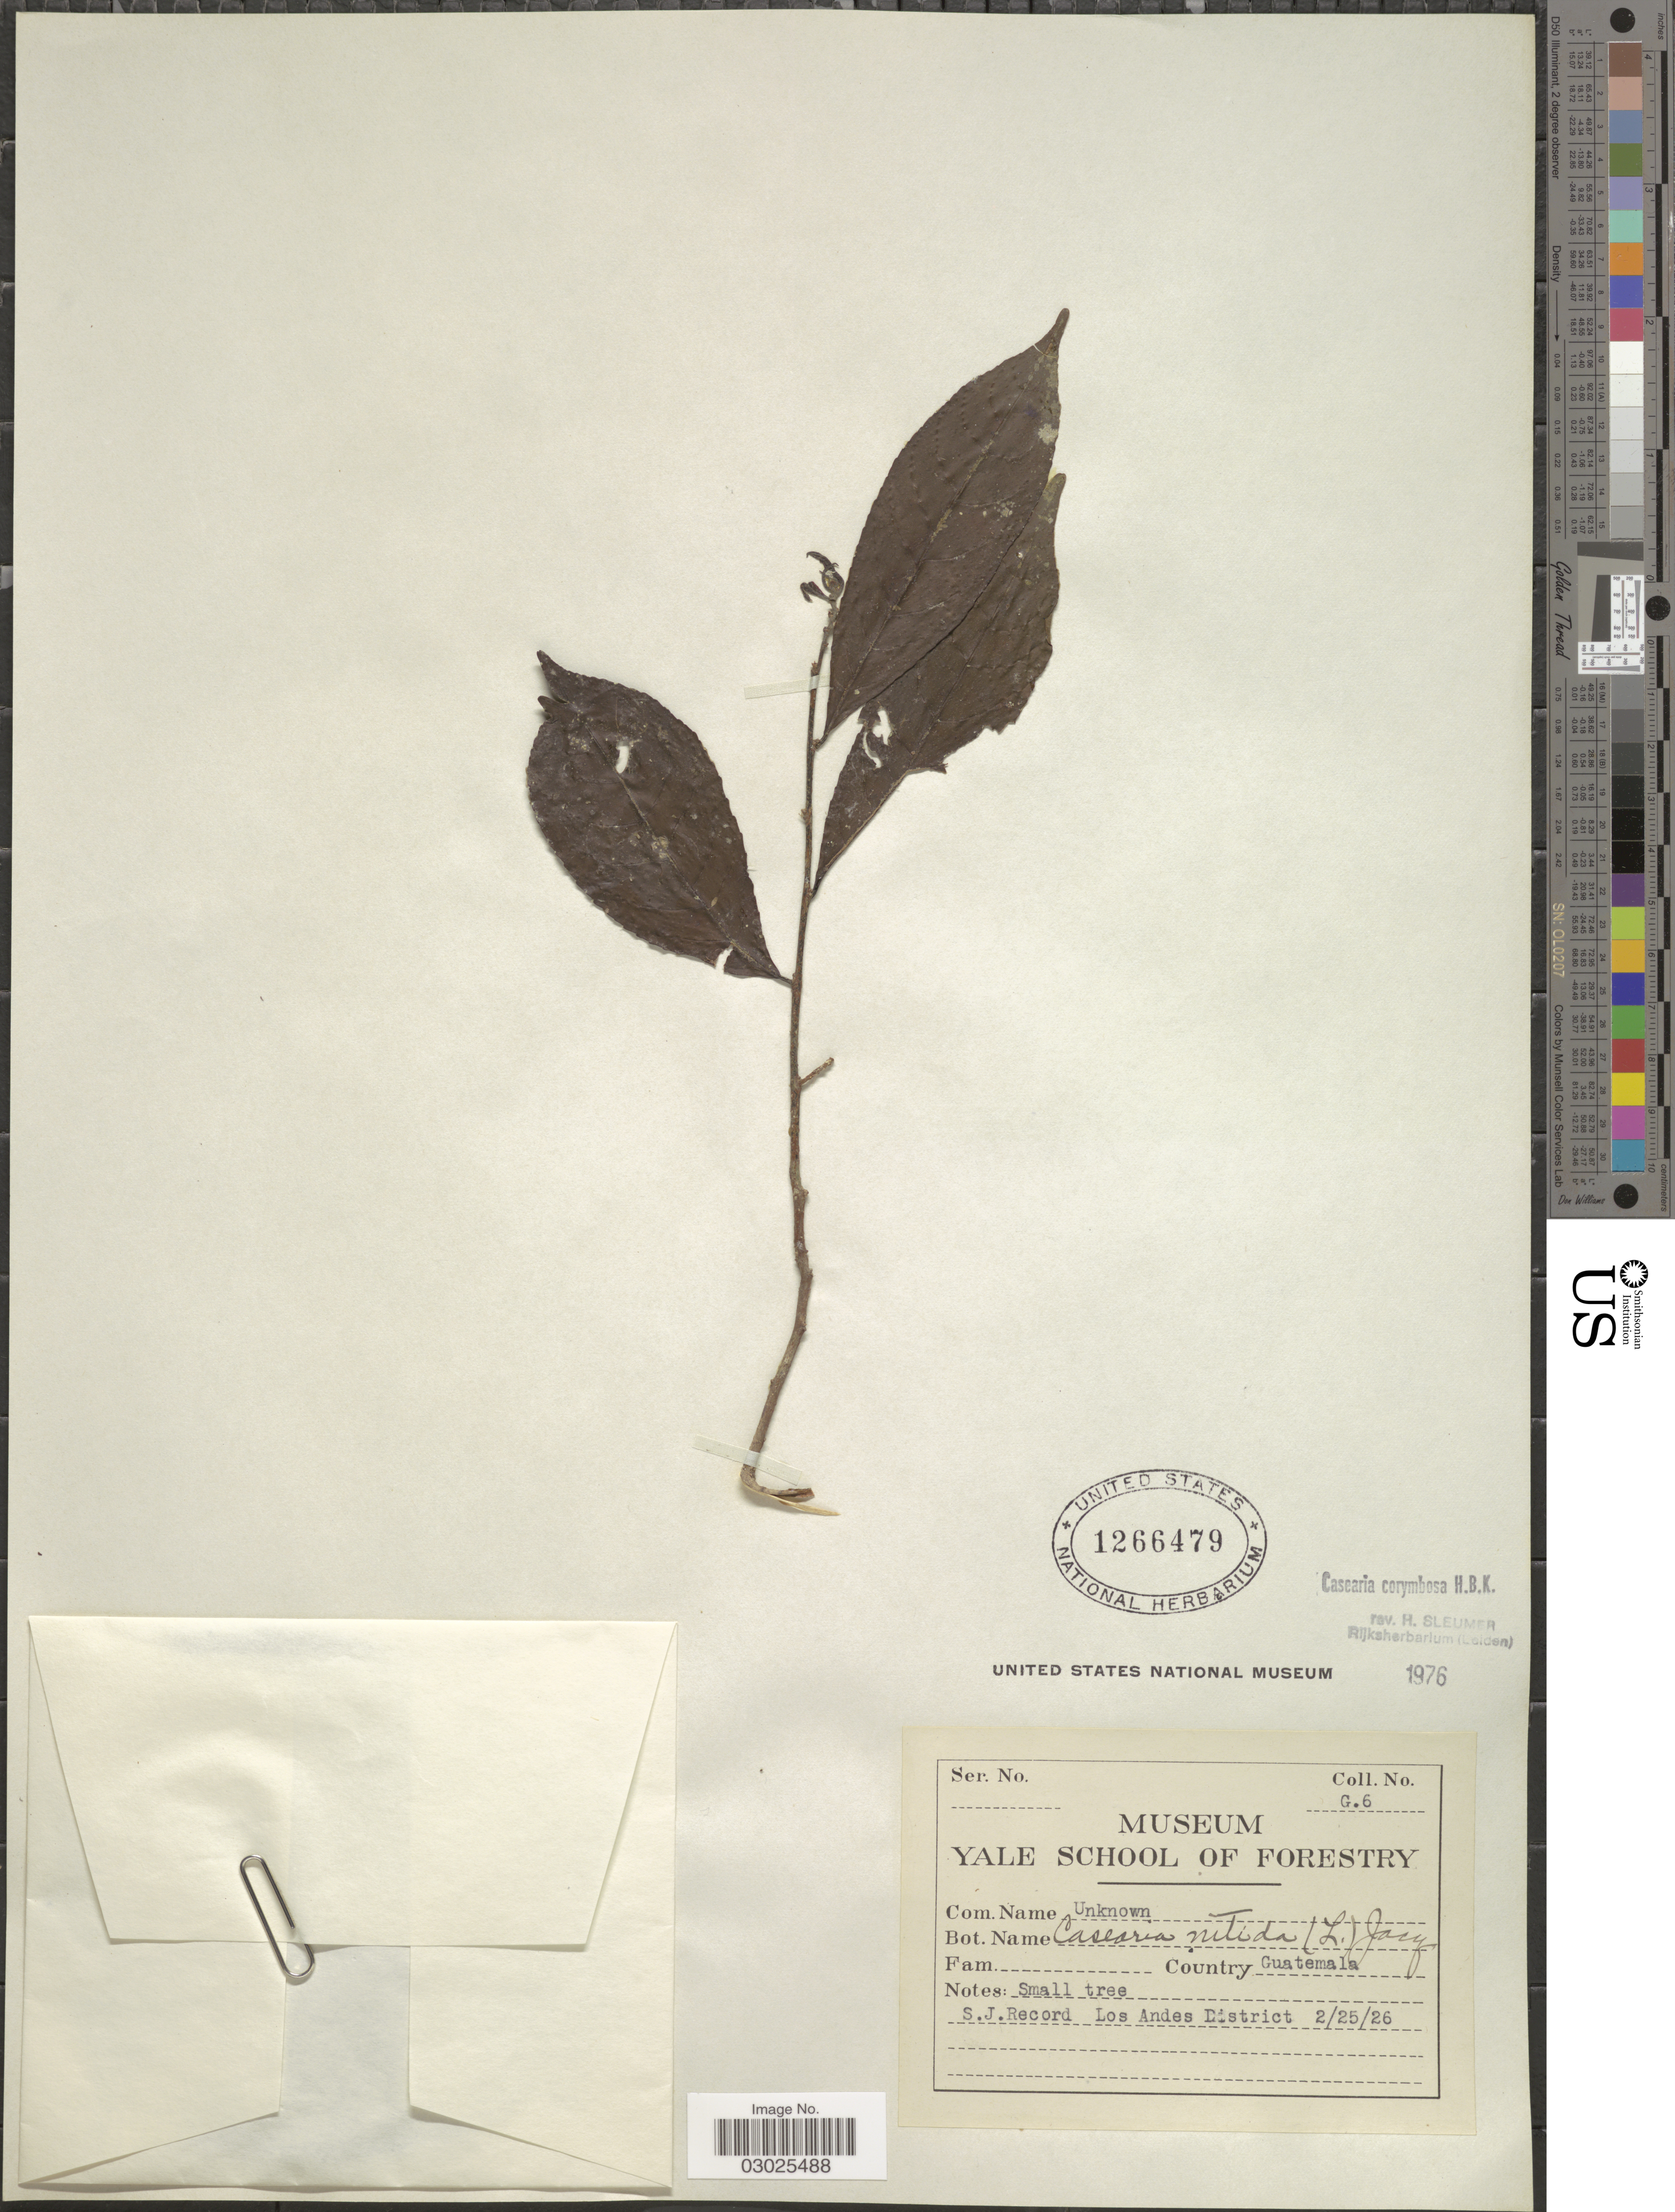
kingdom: Plantae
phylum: Tracheophyta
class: Magnoliopsida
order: Malpighiales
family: Salicaceae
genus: Casearia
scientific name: Casearia corymbosa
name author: Kunth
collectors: S. J. Record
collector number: G.6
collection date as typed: Transcribed d/m/y: 25/2/26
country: Guatemala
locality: Los Andes District.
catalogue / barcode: US 1266479